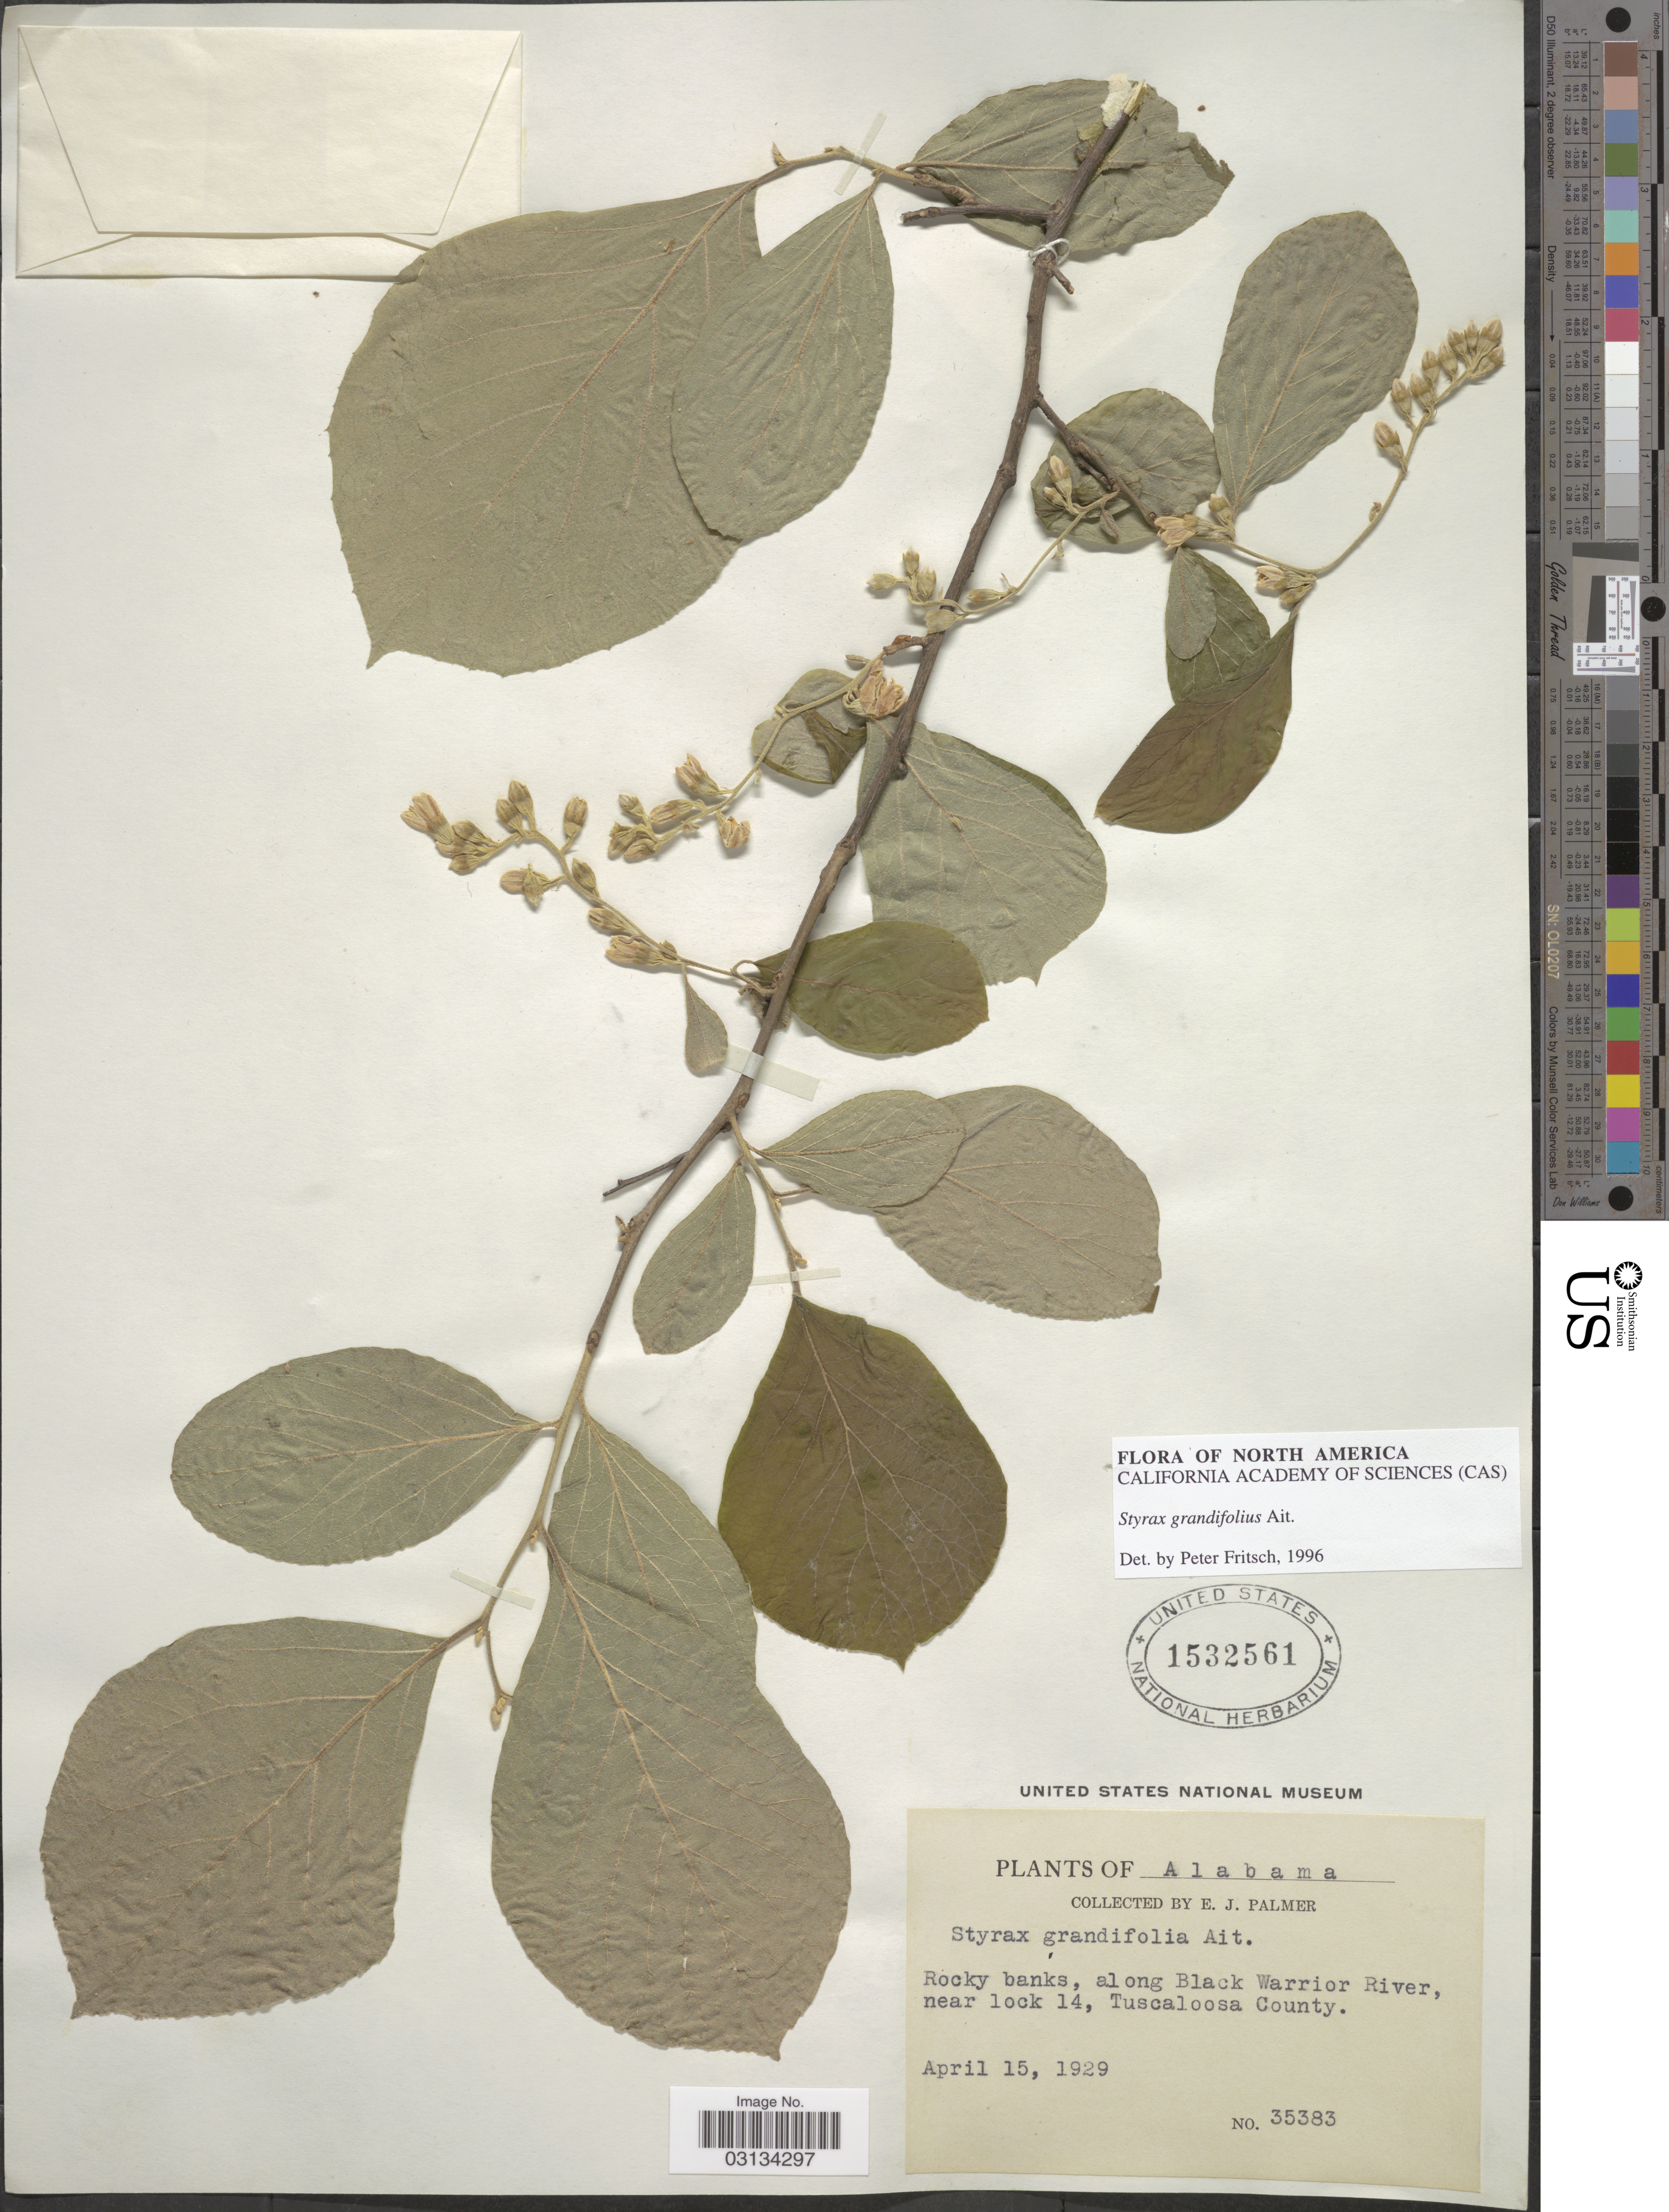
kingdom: Plantae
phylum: Tracheophyta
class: Magnoliopsida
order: Ericales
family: Styracaceae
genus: Styrax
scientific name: Styrax grandifolius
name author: Aiton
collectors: E. J. Palmer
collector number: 35383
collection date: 1929-04-15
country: United States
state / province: Alabama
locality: Along Black Warrior River, near lock 14, Tuscaloosa County.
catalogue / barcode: US 1532561